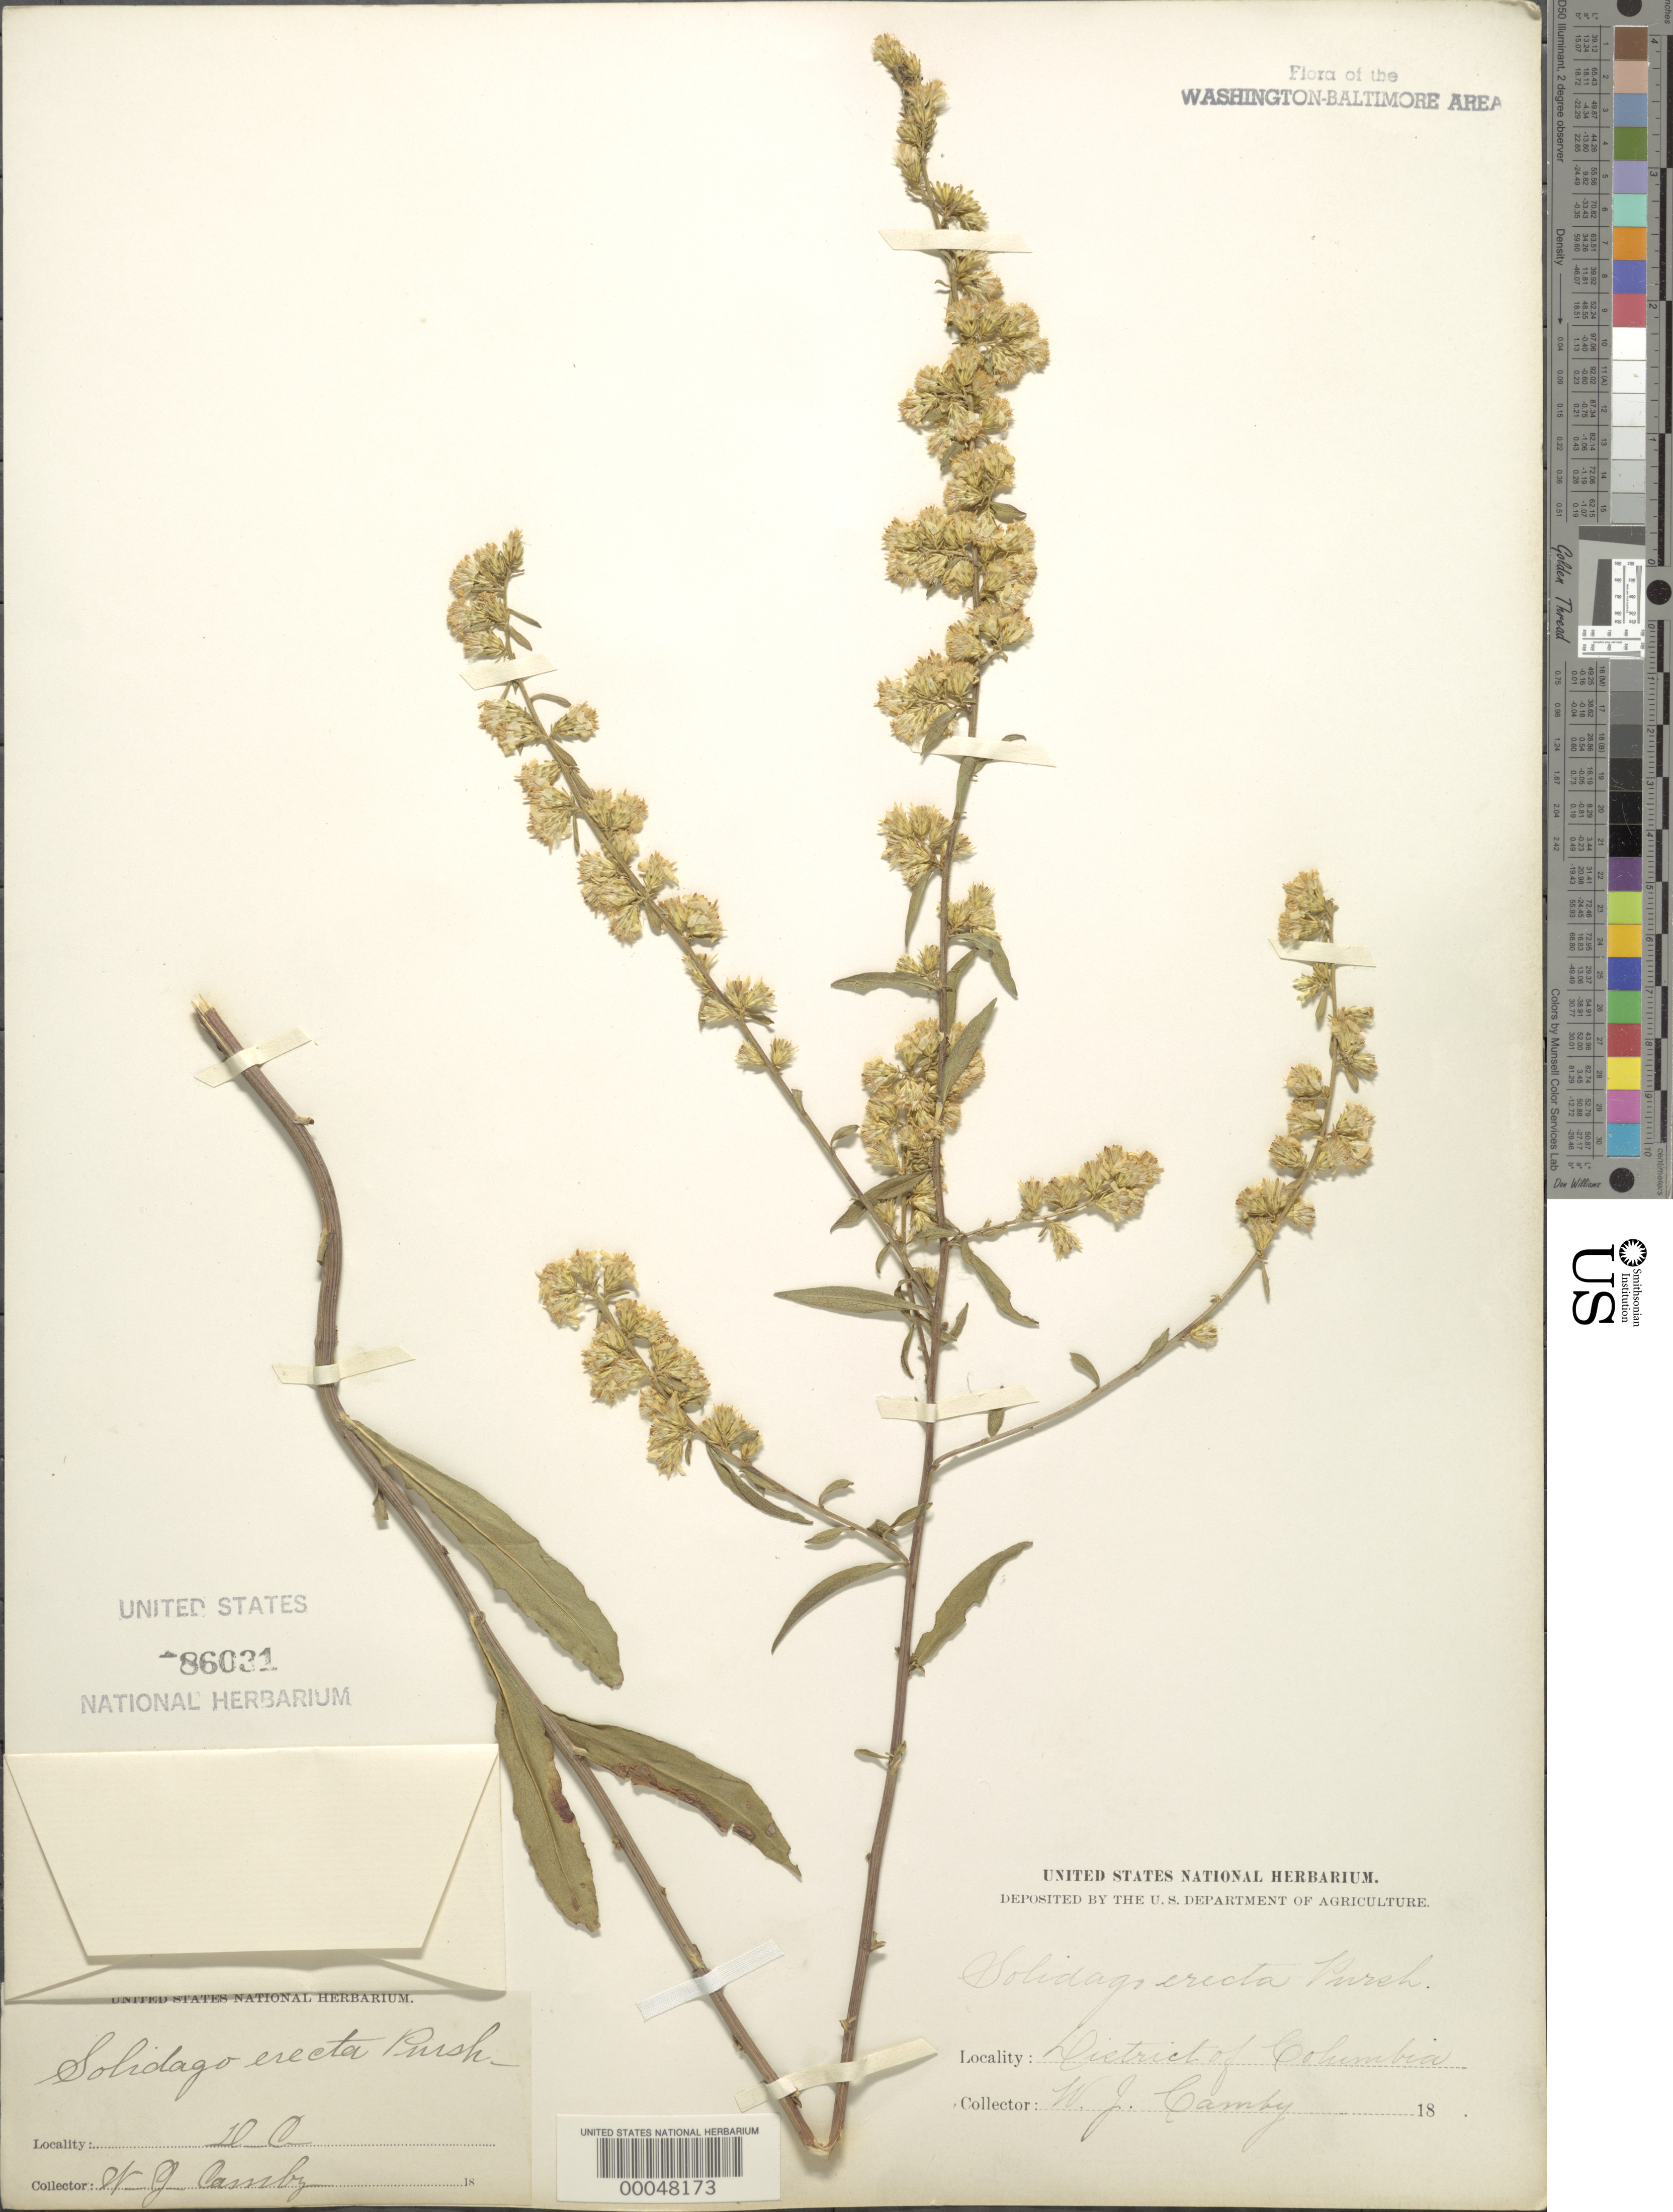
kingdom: Plantae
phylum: Tracheophyta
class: Magnoliopsida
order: Asterales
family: Asteraceae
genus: Solidago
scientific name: Solidago erecta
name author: Pursh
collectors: W. Camby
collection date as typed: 18--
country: United States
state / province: District of Columbia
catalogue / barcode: US 86031